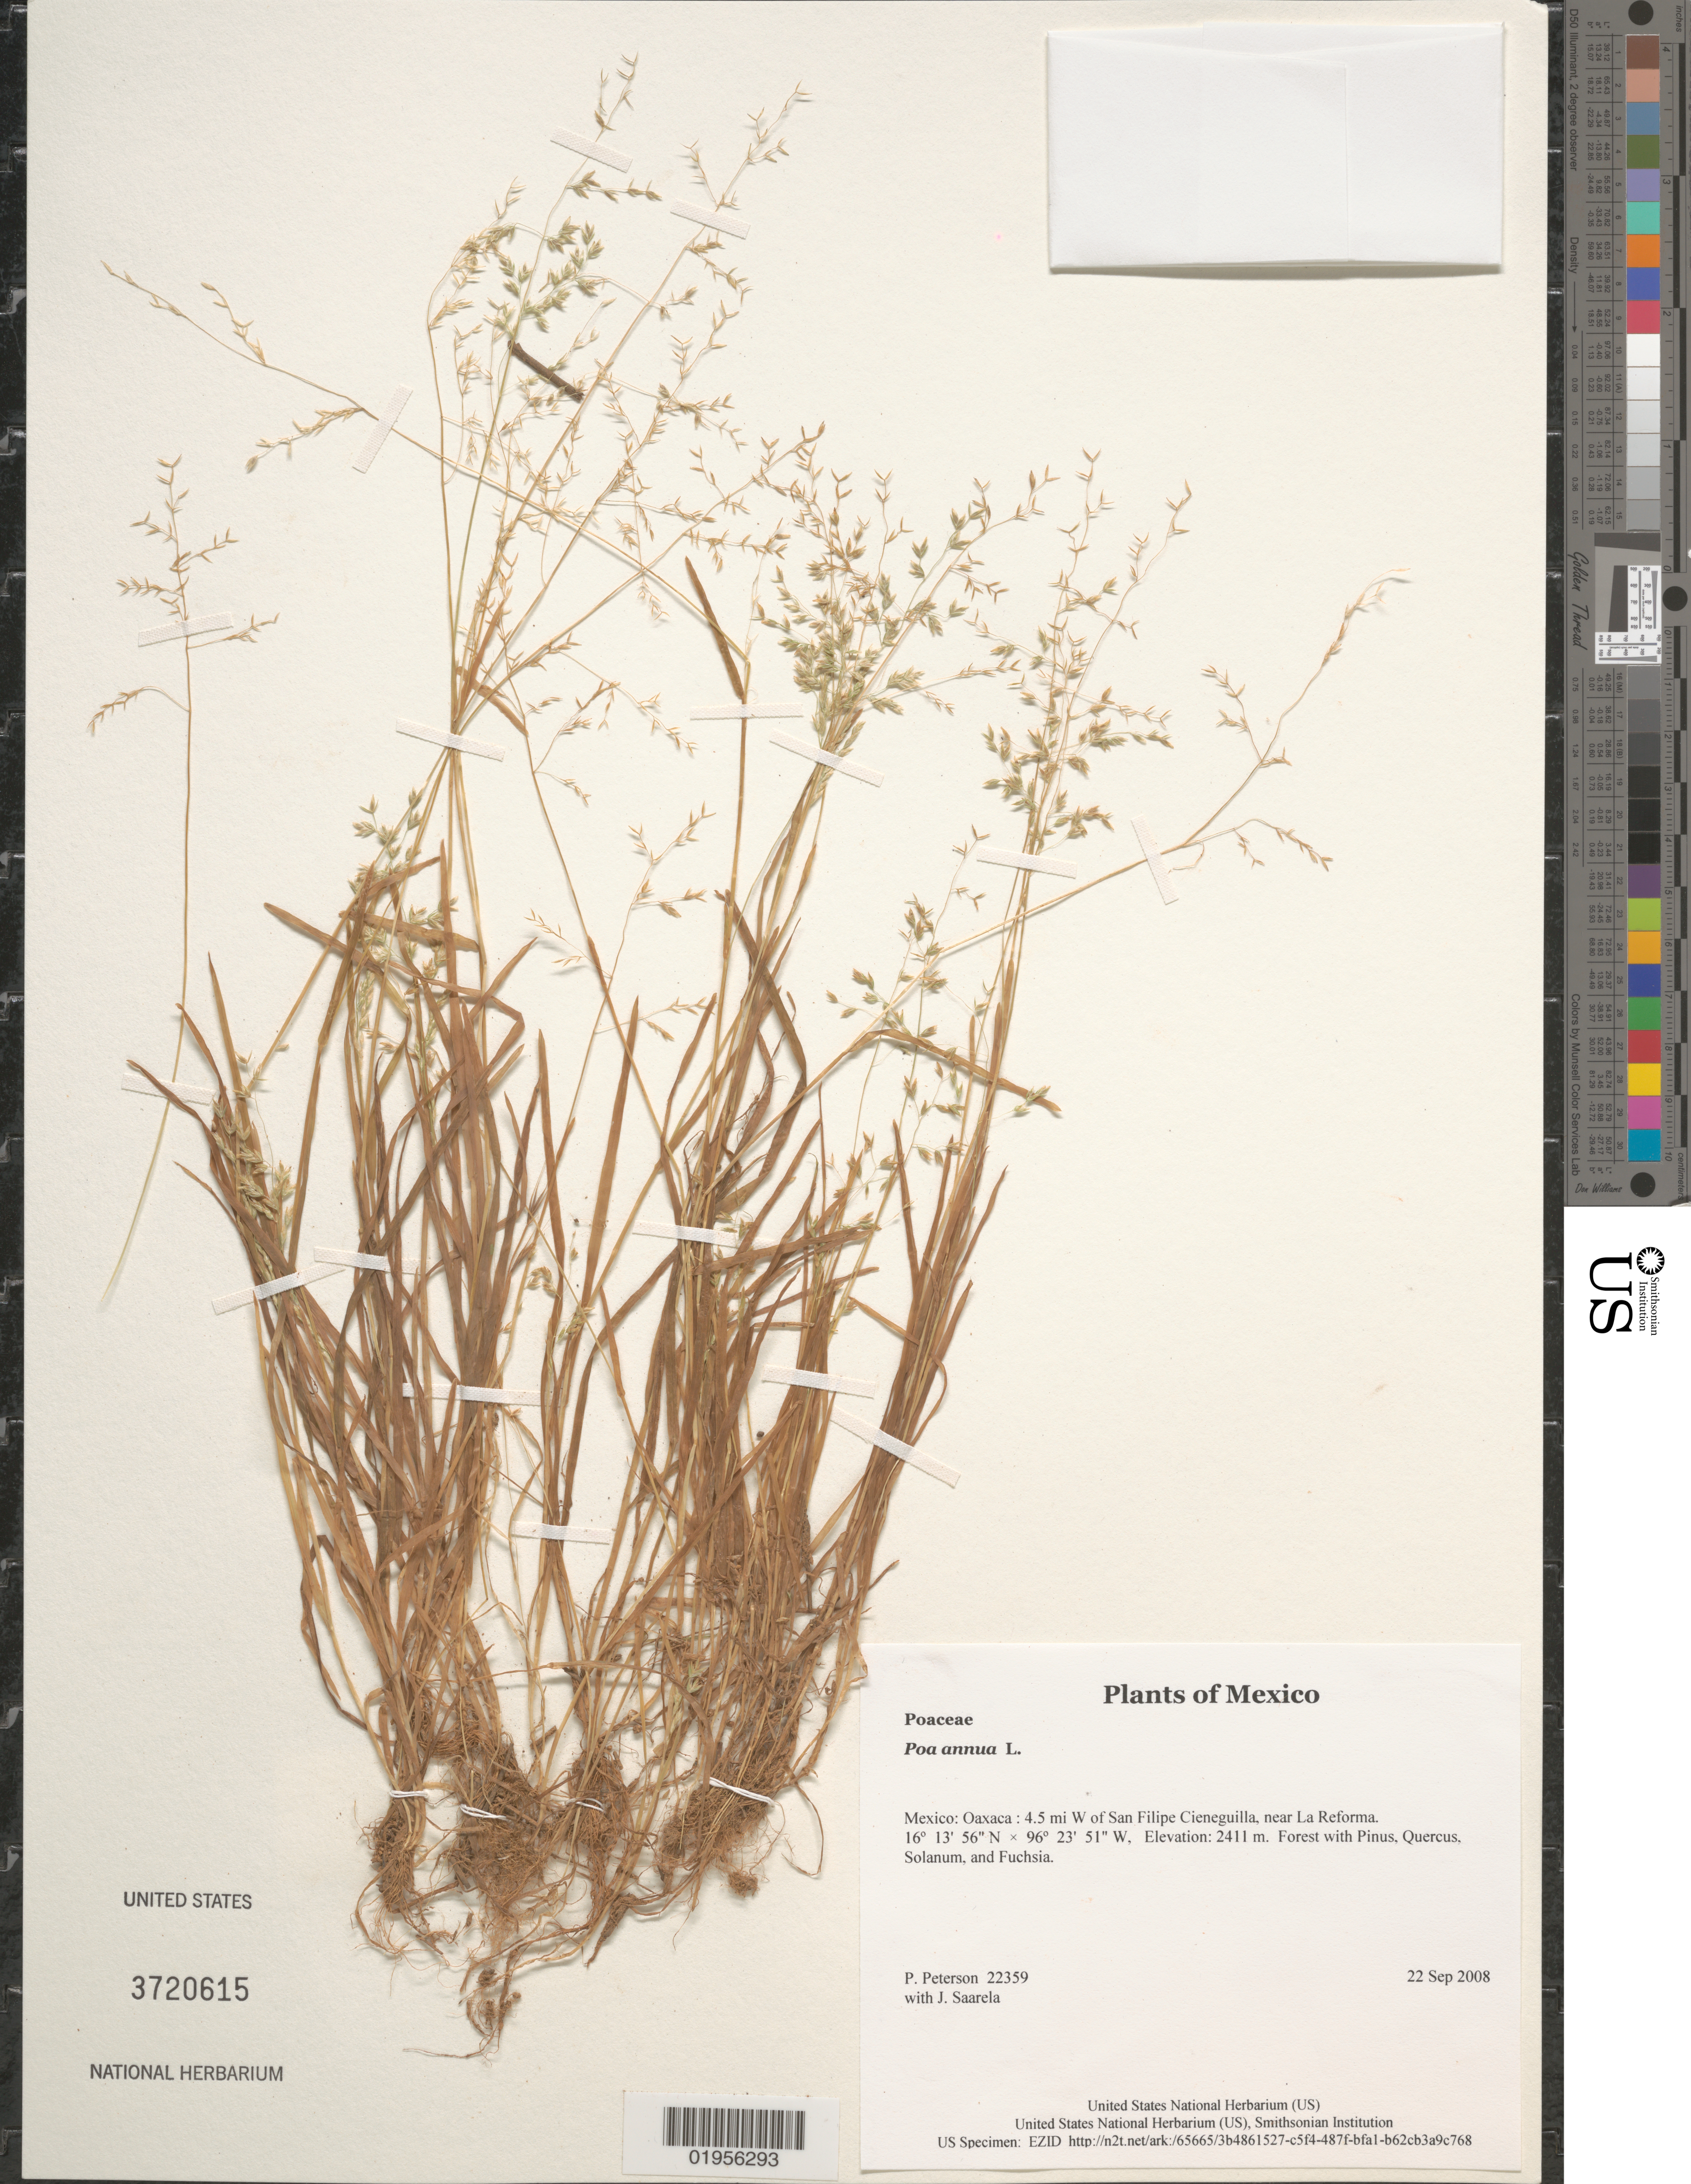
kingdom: Plantae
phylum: Tracheophyta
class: Liliopsida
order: Poales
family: Poaceae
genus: Poa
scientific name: Poa annua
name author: L.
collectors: P. M. Peterson & J. Saarela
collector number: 22359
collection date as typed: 22 Sep 2008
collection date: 2008-09-22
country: Mexico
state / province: Oaxaca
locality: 4.5 mi W of San Filipe Cieneguilla, near La Reforma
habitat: Forest with Pinus, Quercus, Solanum, and Fuchsia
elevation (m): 2411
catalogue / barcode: US 3720615